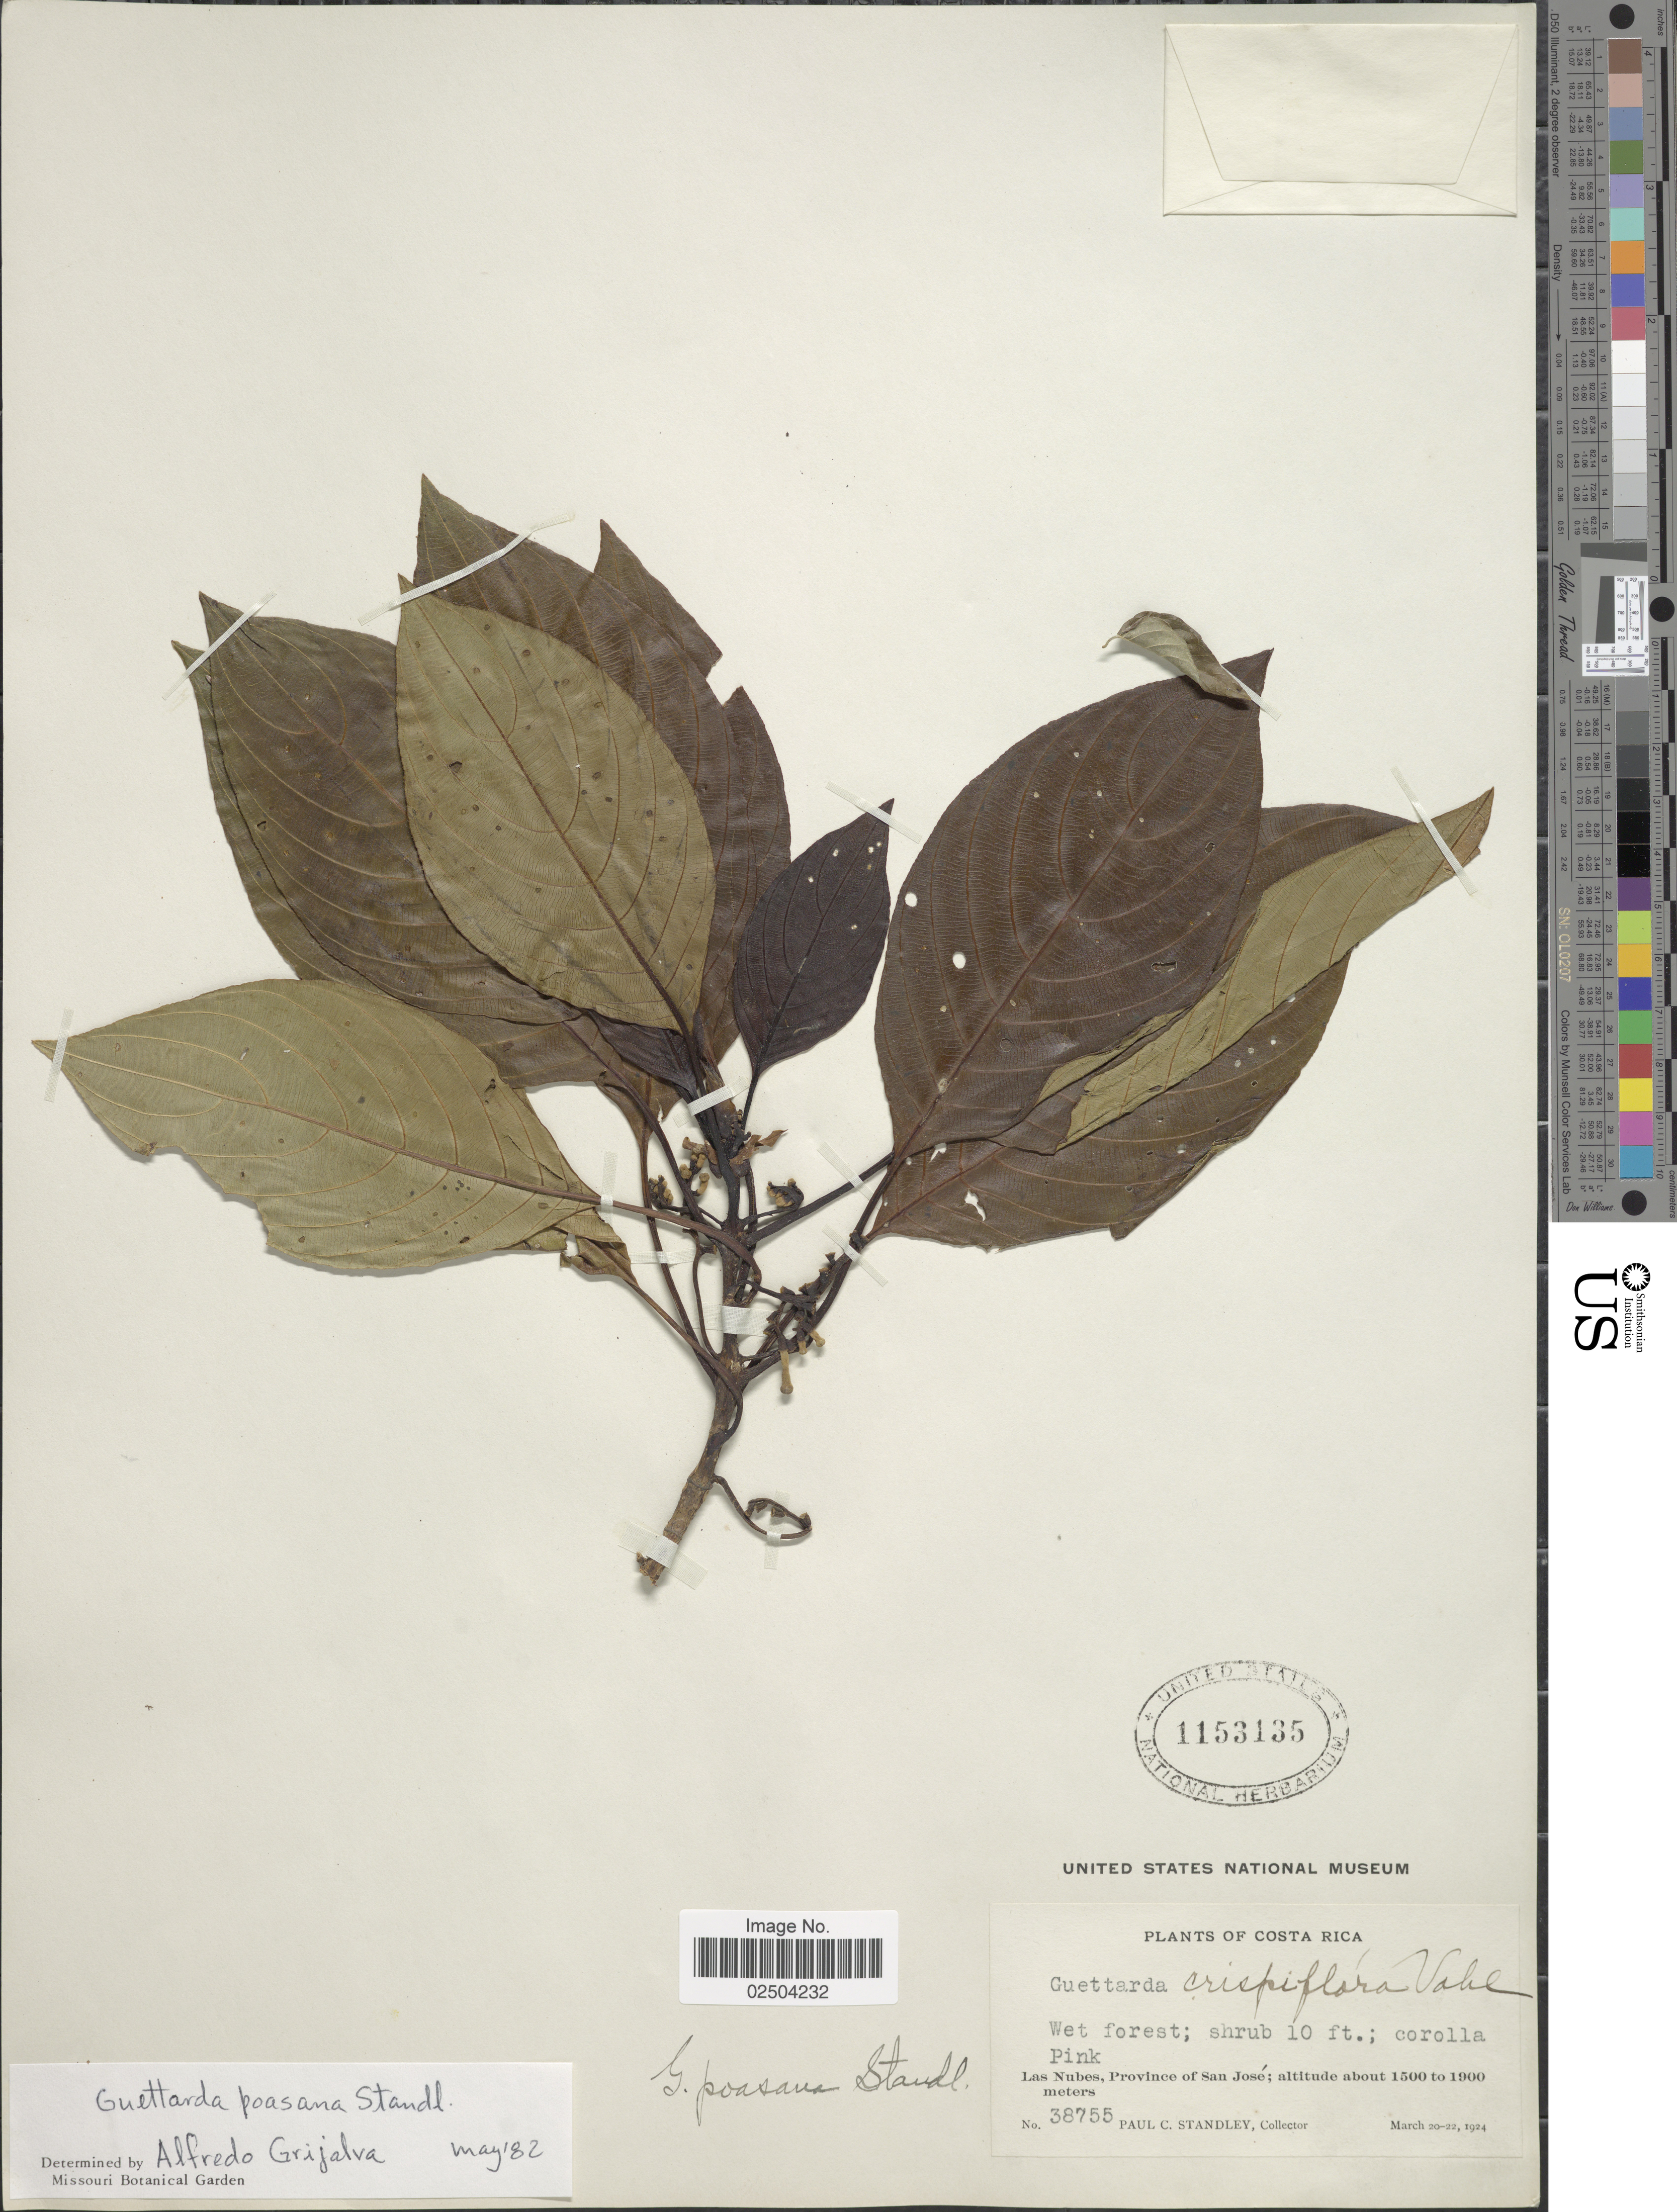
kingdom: Plantae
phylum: Tracheophyta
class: Magnoliopsida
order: Gentianales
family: Rubiaceae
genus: Guettarda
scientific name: Guettarda poasana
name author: Standl.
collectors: P. C. Standley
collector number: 38755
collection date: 1924-03-20/1924-03-22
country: Costa Rica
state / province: San José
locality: Las Nubes, Province of San Jose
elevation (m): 1500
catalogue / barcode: US 1153135